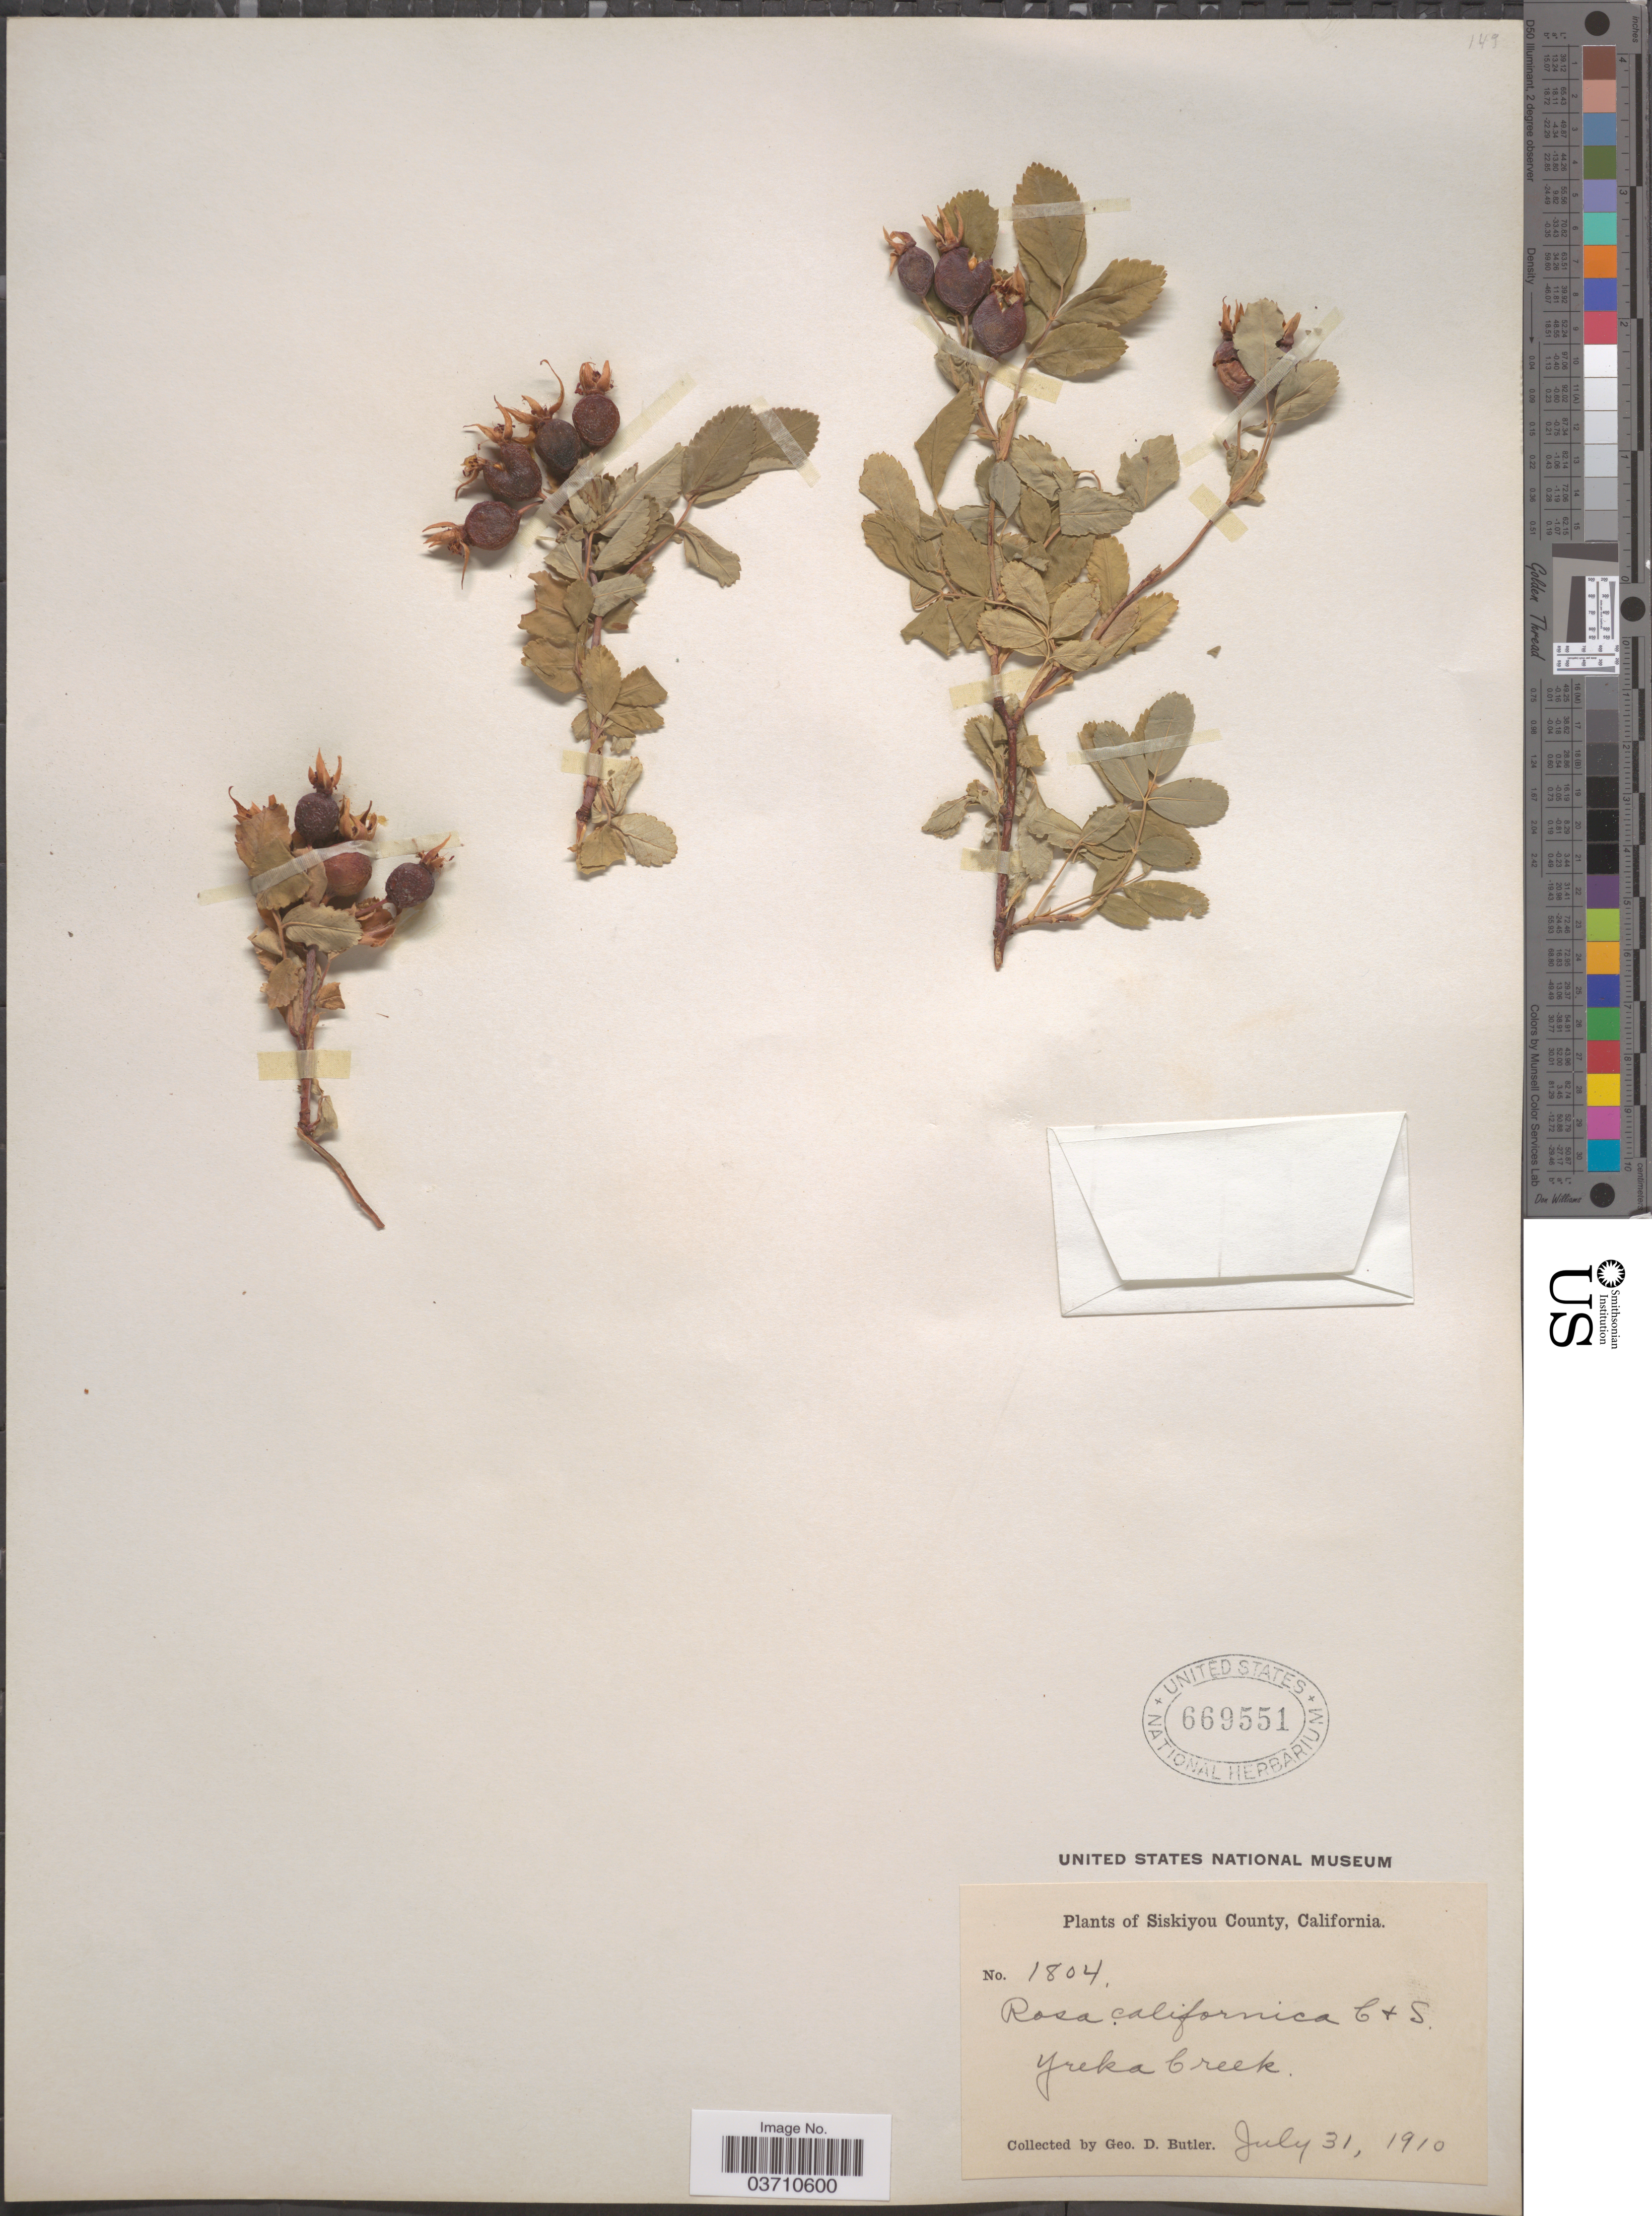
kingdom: Plantae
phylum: Tracheophyta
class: Magnoliopsida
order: Rosales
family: Rosaceae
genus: Rosa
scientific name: Rosa californica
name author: Cham. & Schltdl.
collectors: G. D. Butler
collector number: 1804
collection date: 1910-07-31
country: United States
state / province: California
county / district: Siskiyou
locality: Siskiyou County. Yreka Creek.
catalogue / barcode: US 669551